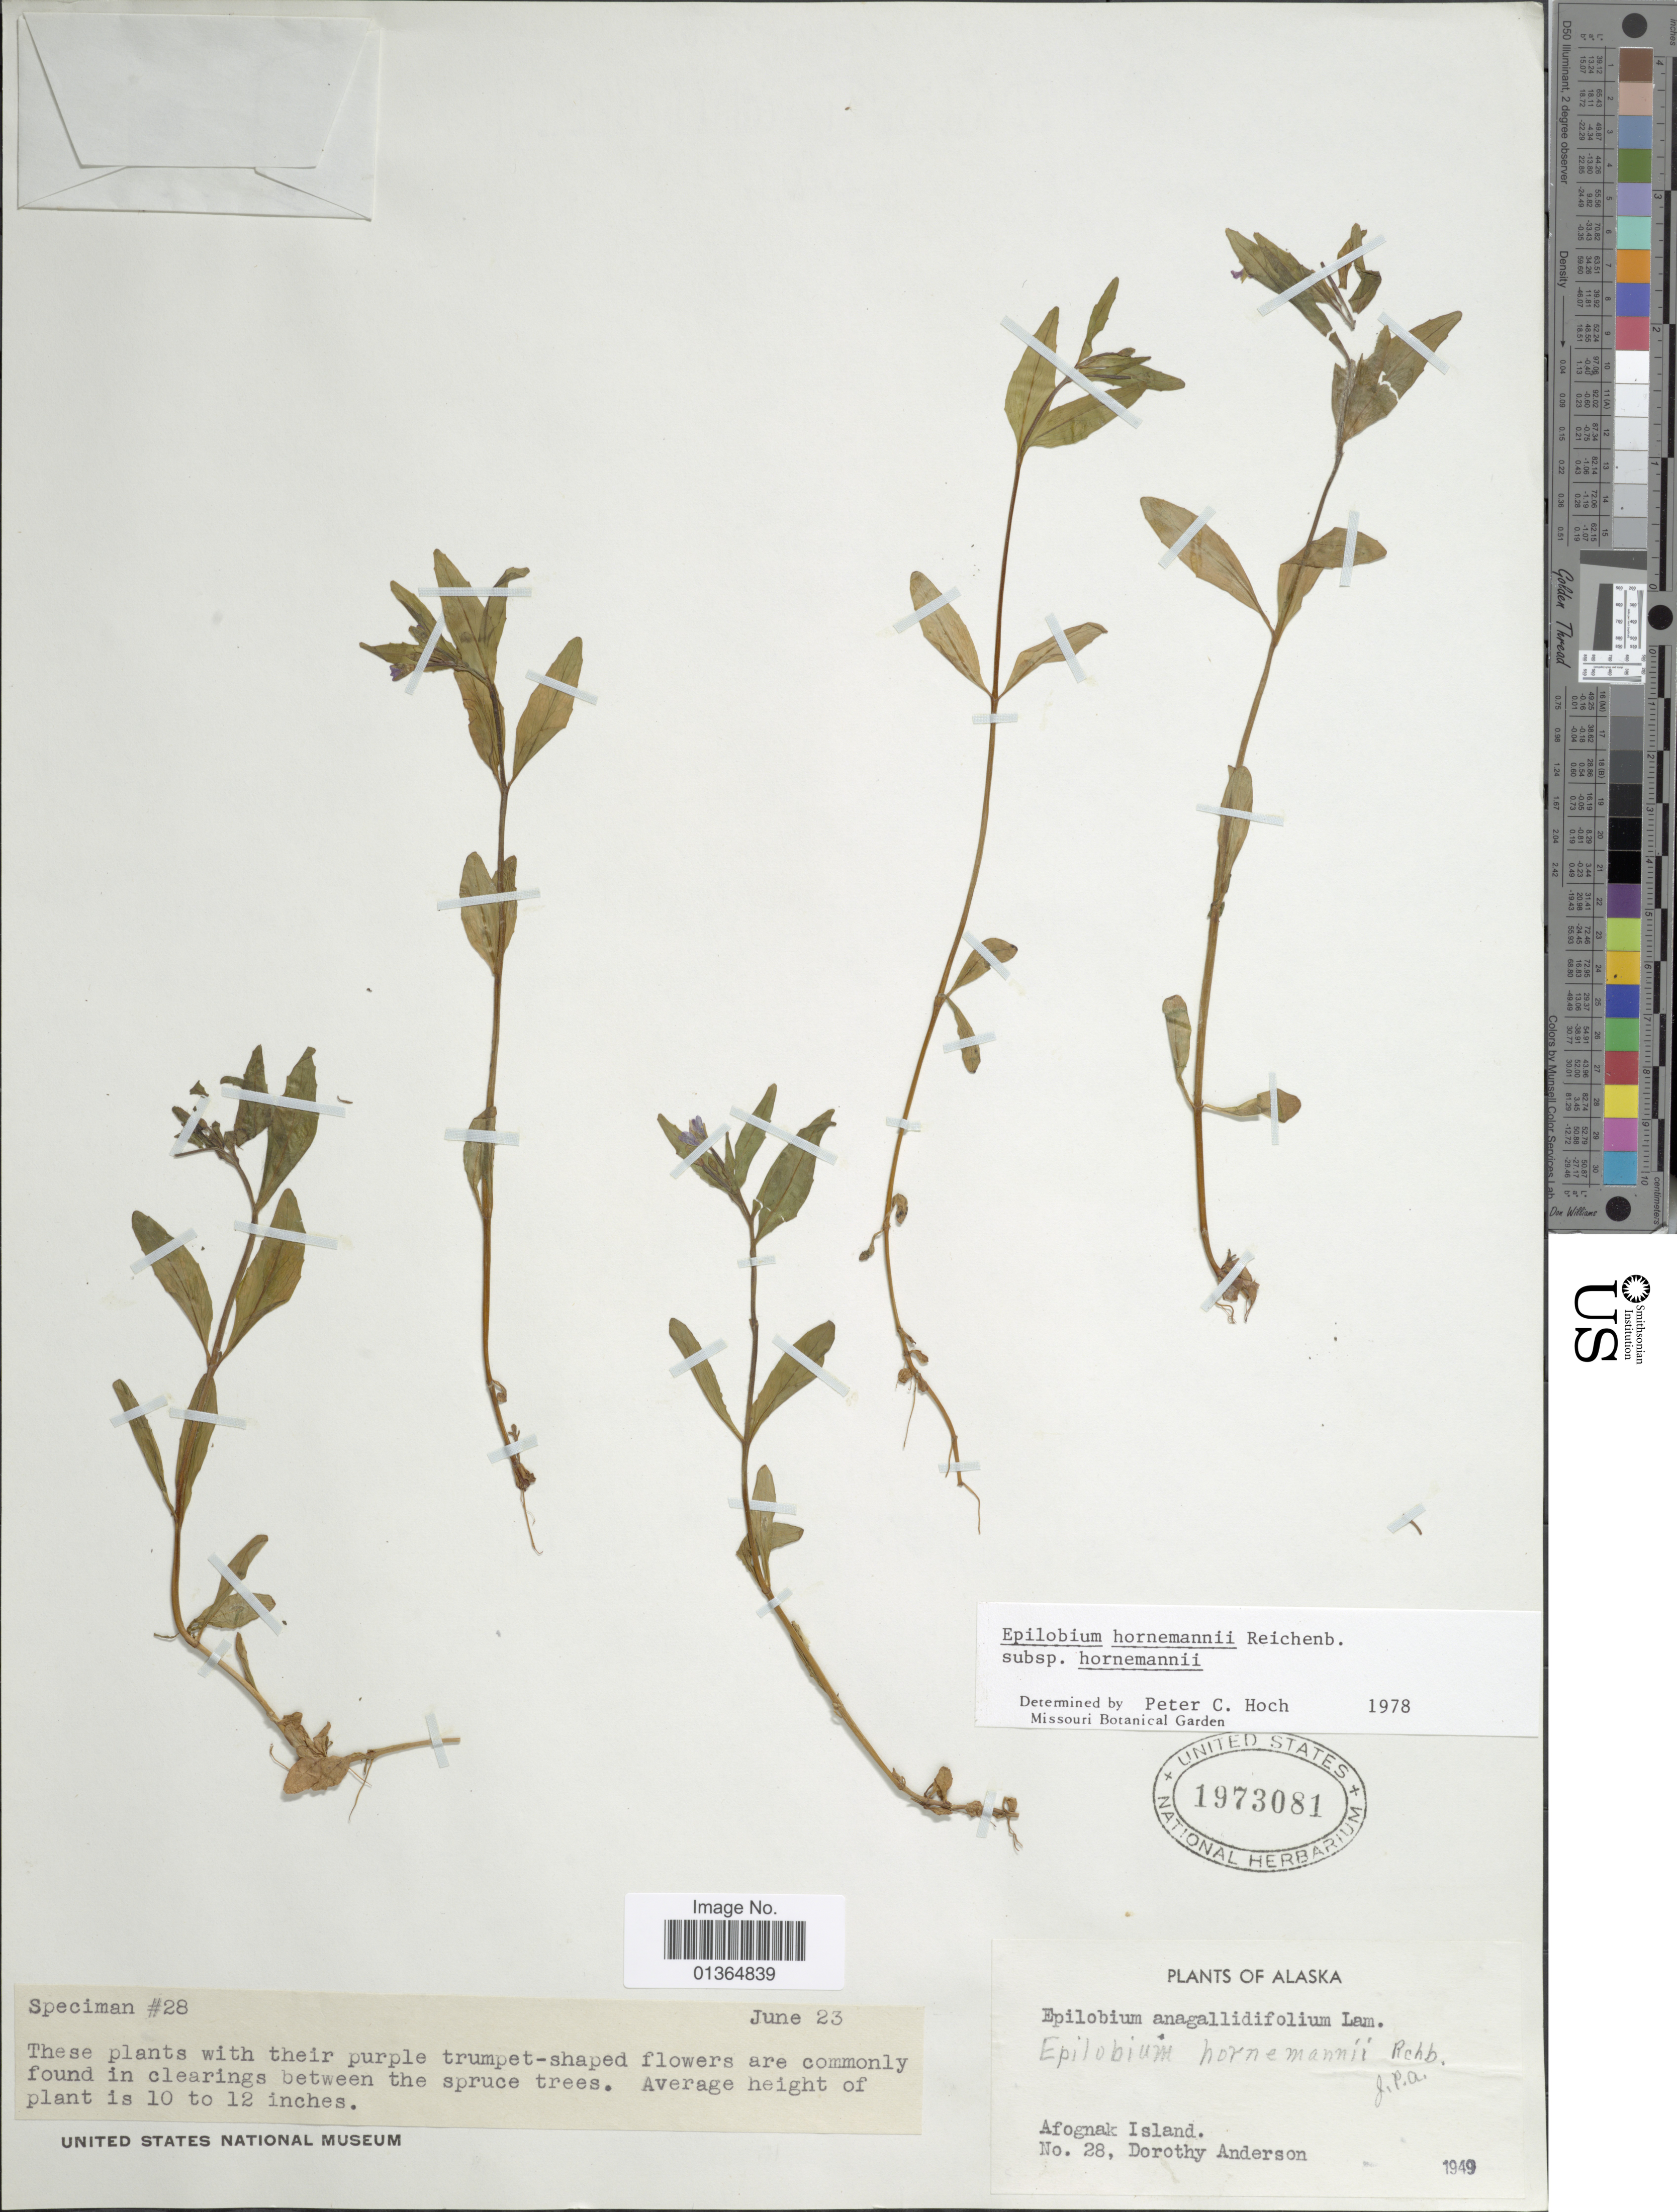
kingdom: Plantae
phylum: Tracheophyta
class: Magnoliopsida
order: Myrtales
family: Onagraceae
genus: Epilobium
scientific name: Epilobium hornemannii subsp. hornemannii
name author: Rchb.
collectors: D. Anderson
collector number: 28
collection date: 1949-06-23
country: United States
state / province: Alaska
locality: Afognak Isand.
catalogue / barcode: US 1973081